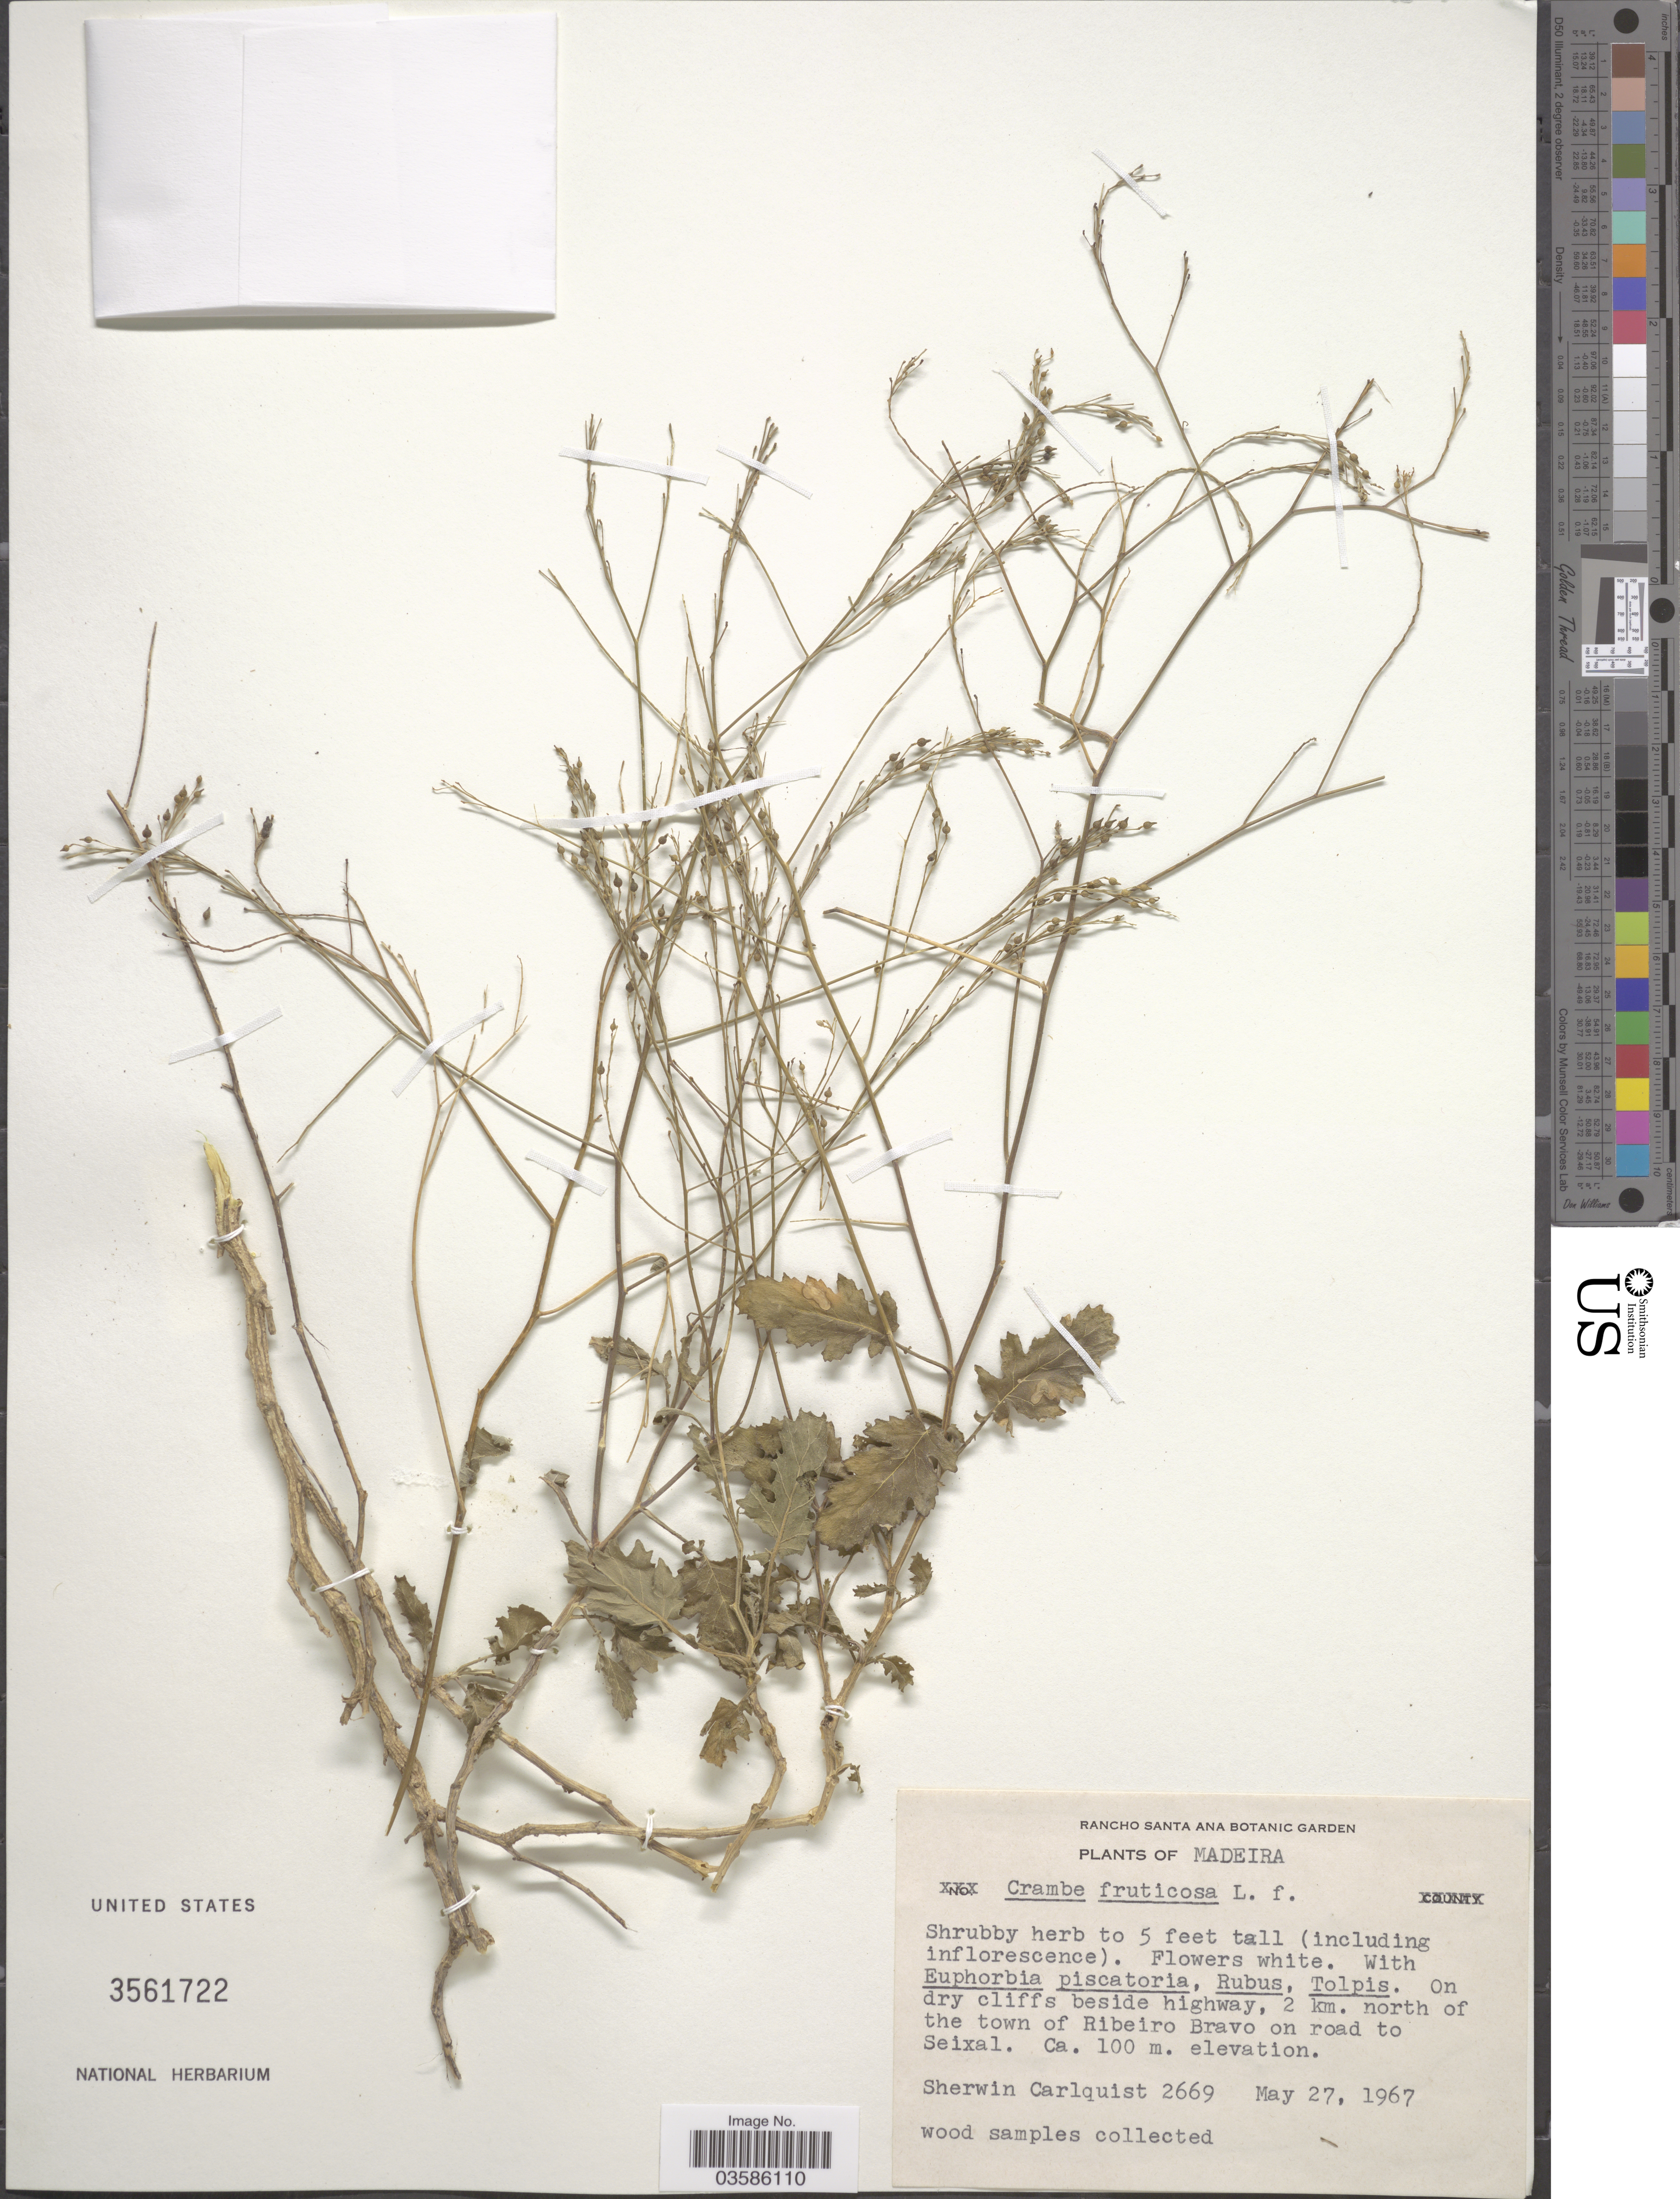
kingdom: Plantae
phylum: Tracheophyta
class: Magnoliopsida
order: Brassicales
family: Brassicaceae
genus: Crambe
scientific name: Crambe fruticosa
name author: L. f.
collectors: S. Carlquist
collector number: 2669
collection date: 1967-05-27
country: Portugal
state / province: Madeira (Aut. Reg.)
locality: On dry cliffs beside highway, 2 km. north of the town of Ribeiro Bravo on road to Seixal.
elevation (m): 100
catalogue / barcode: US 3561722